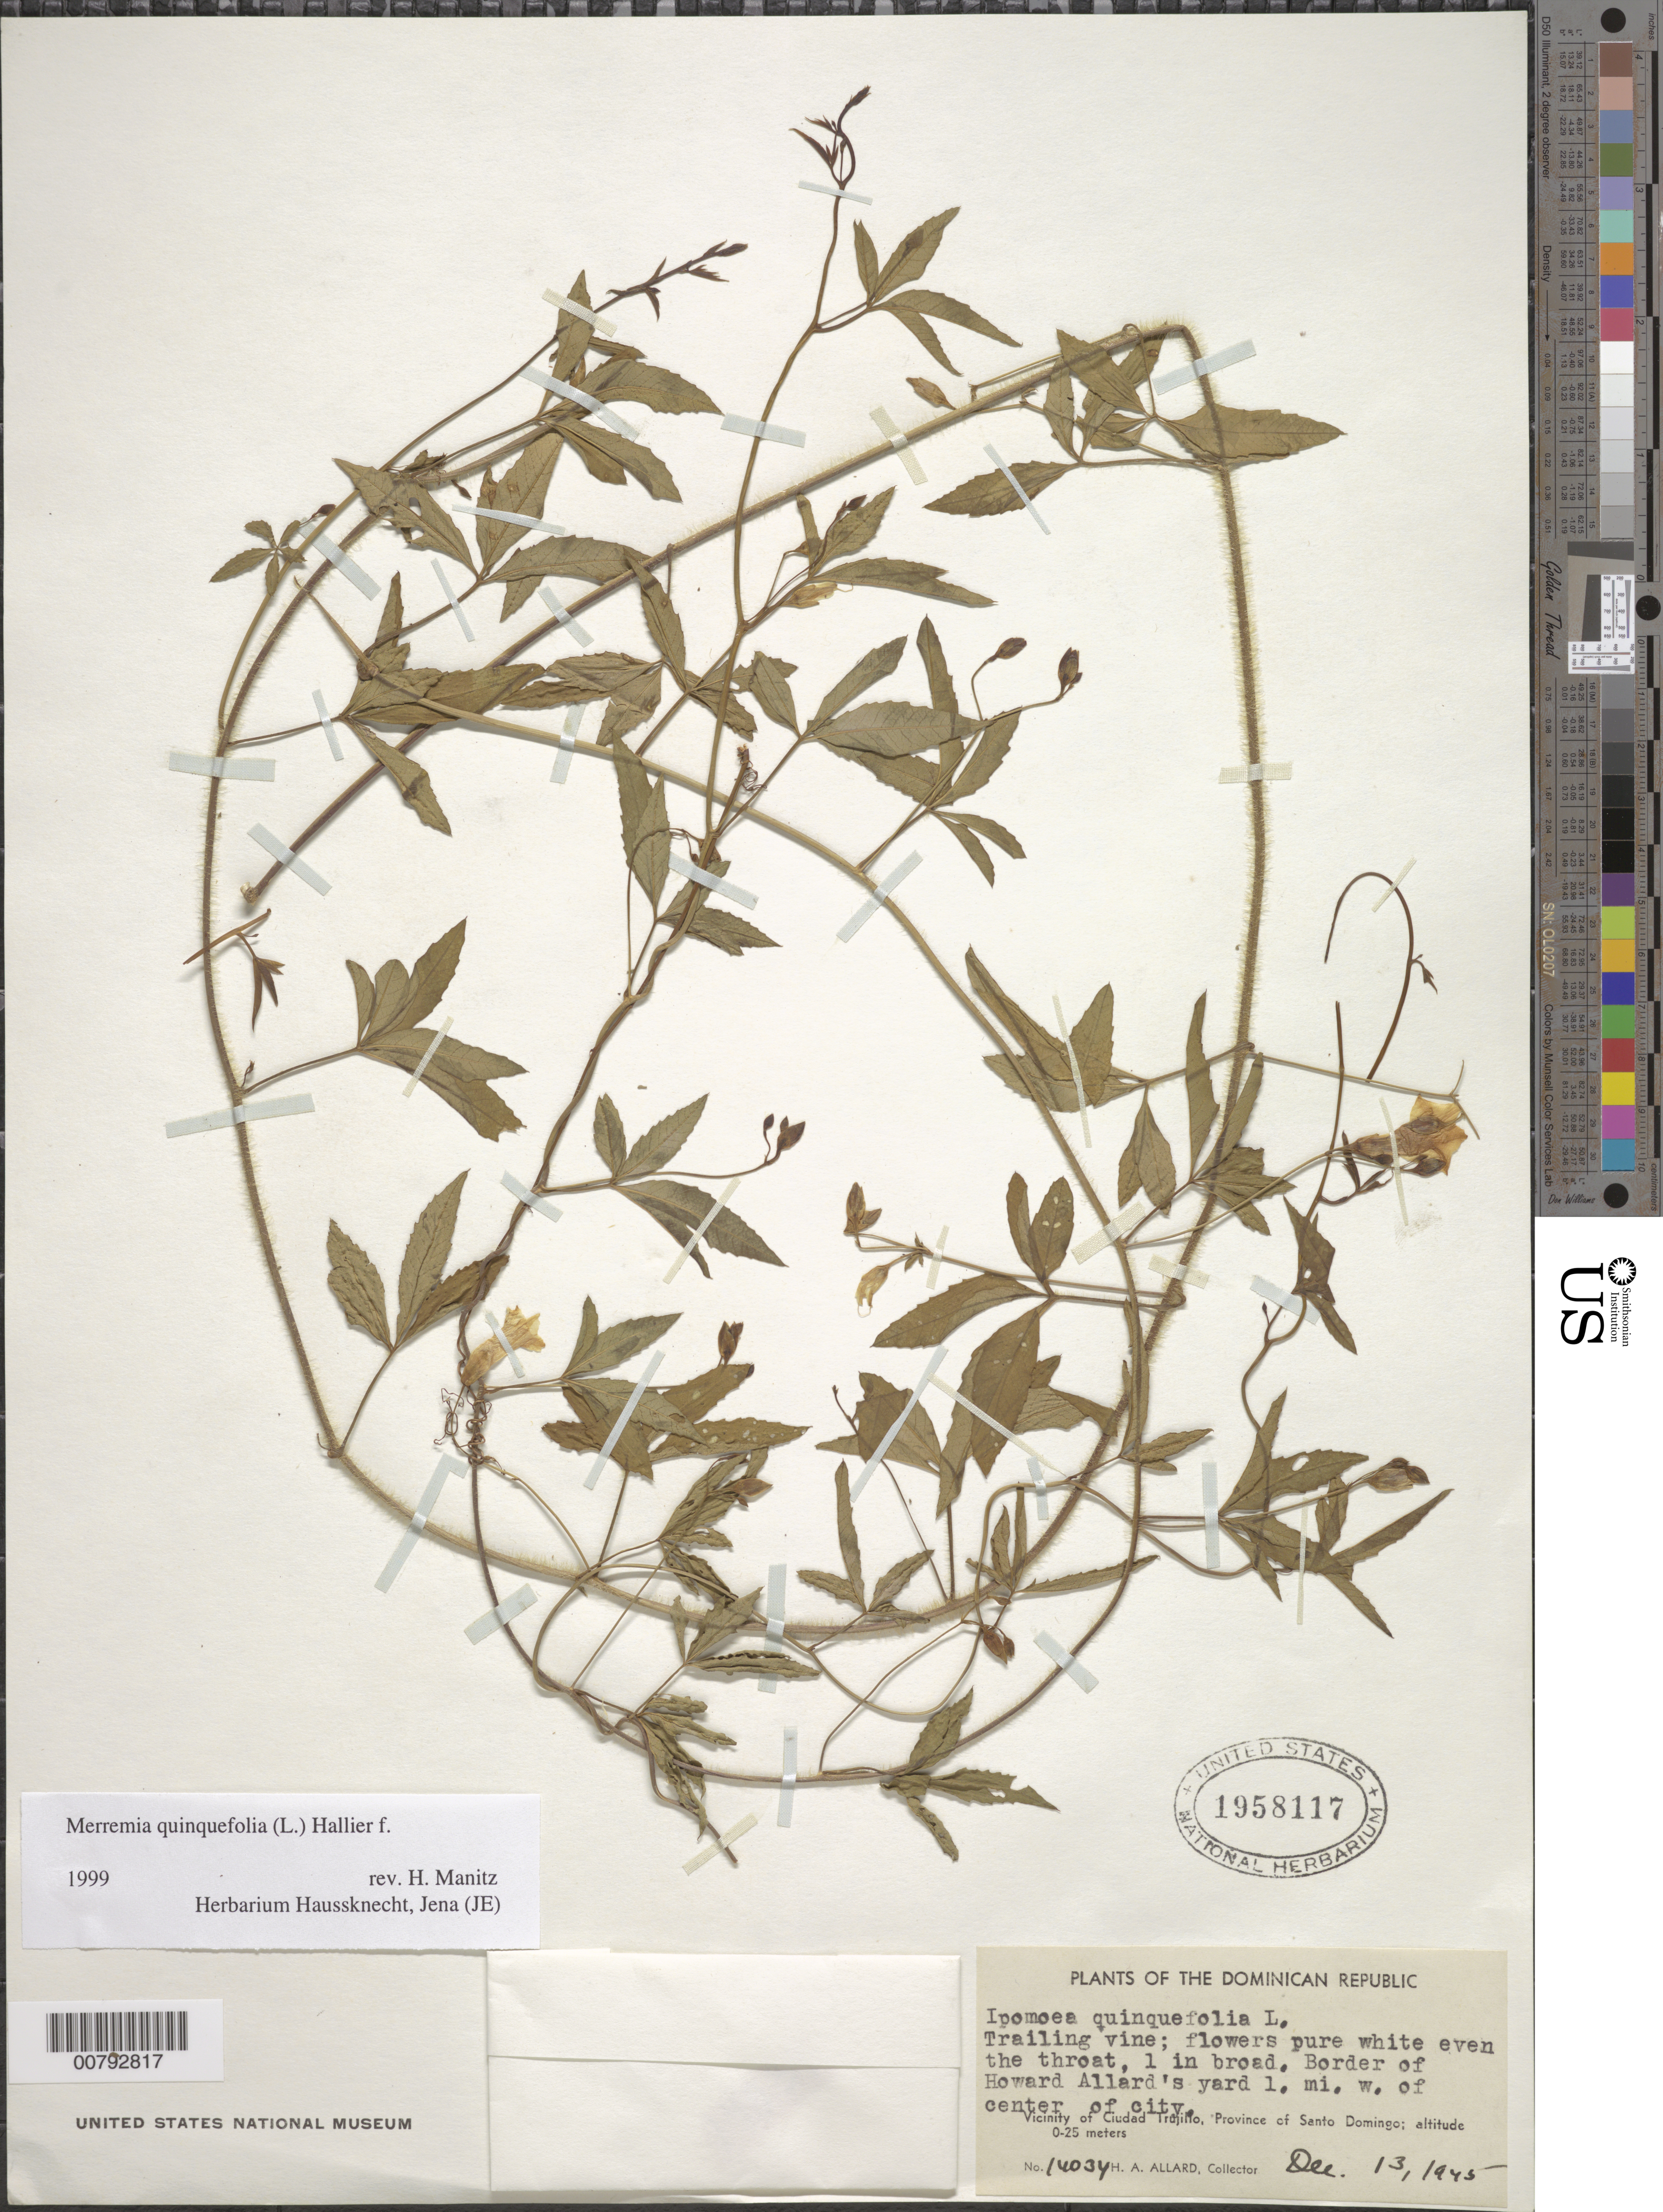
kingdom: Plantae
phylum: Tracheophyta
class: Magnoliopsida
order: Solanales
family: Convolvulaceae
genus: Distimake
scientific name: Distimake quinquefolius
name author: (L.) A. R. Simões & Staples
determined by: Strong, Mark T., (BOT), Smithsonian Institution - National Museum of Natural History (UNITED STATES)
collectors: H. A. Allard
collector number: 14034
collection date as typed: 13 Dec 1945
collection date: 1945-12-13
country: Dominican Republic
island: Hispaniola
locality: Province of Santo Domingo, vicinity of Ciudad Trujillo, border of Howard Allard's yard 1 mile w. of center of city.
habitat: Border yard.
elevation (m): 0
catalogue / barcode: US 1958117